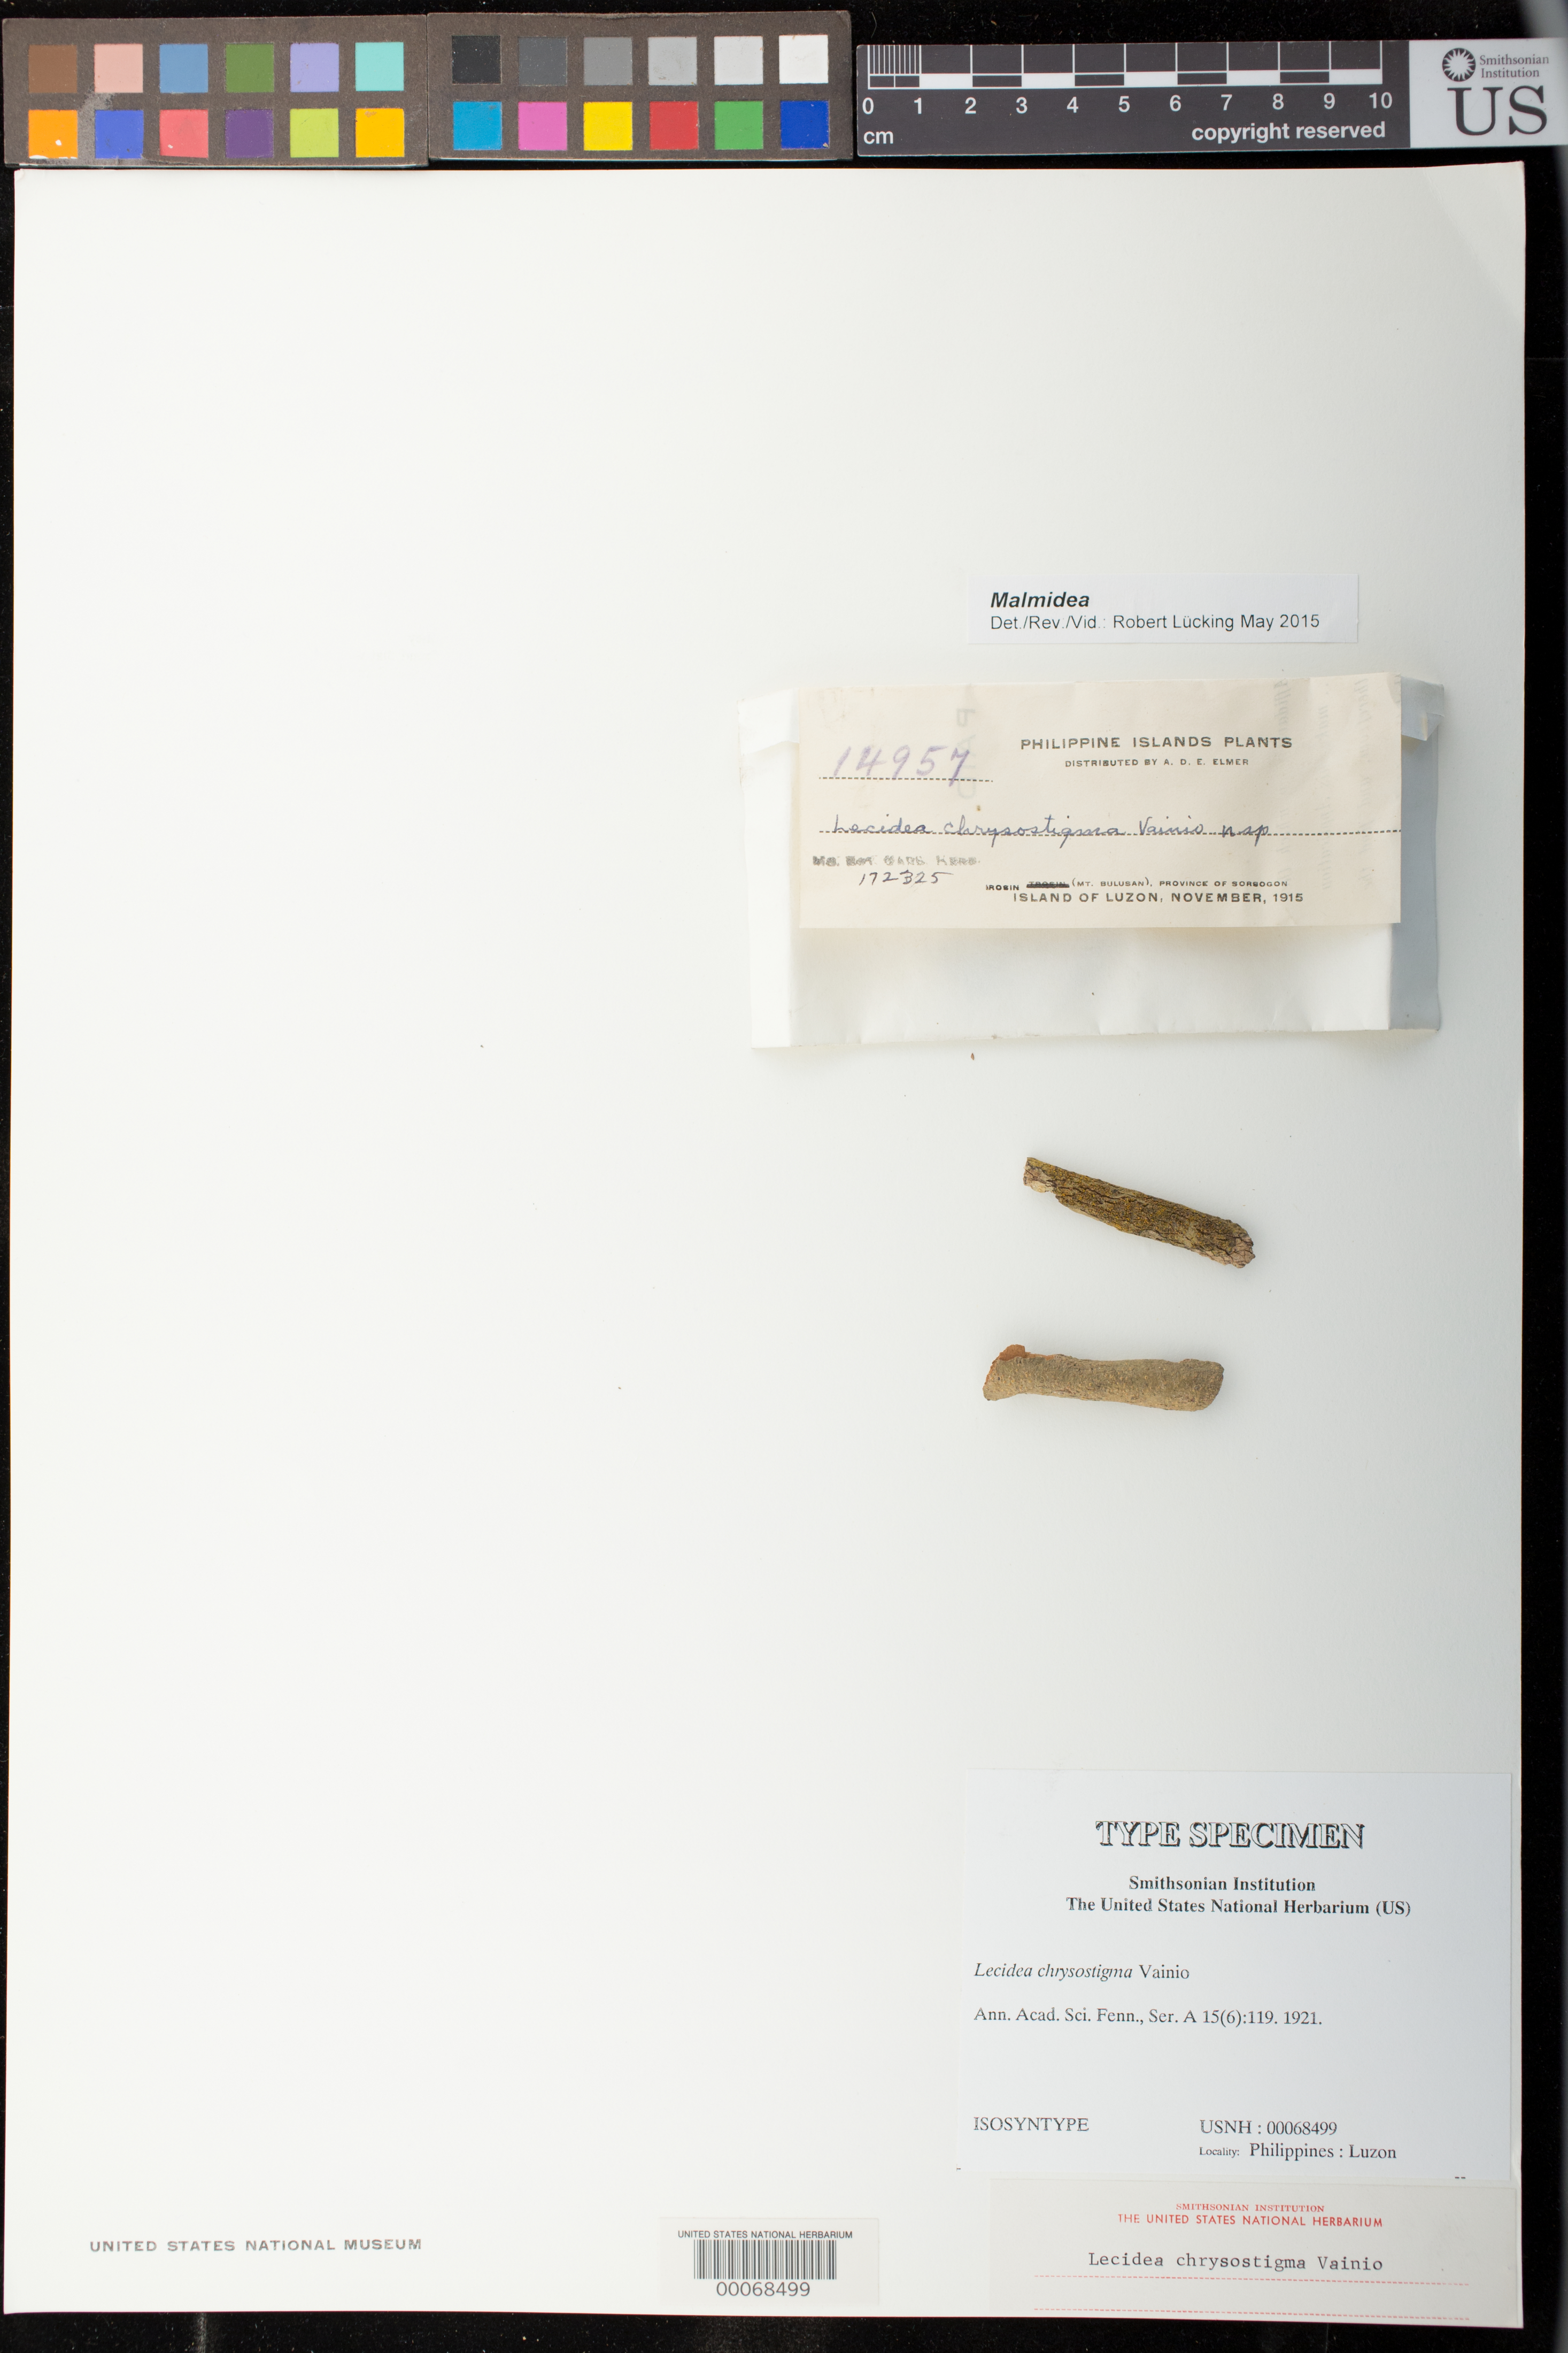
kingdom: Fungi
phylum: Ascomycota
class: Lecanoromycetes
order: Lecideales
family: Lecideaceae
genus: Lecidea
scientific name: Lecidea chrysostigma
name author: Vain.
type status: Isosyntype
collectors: A. D. E. Elmer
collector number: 14957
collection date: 1915-11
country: Philippines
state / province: Bicol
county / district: Sorsogon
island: Luzon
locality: Irosin (Mt. Bulusan), Province of Sorsogon